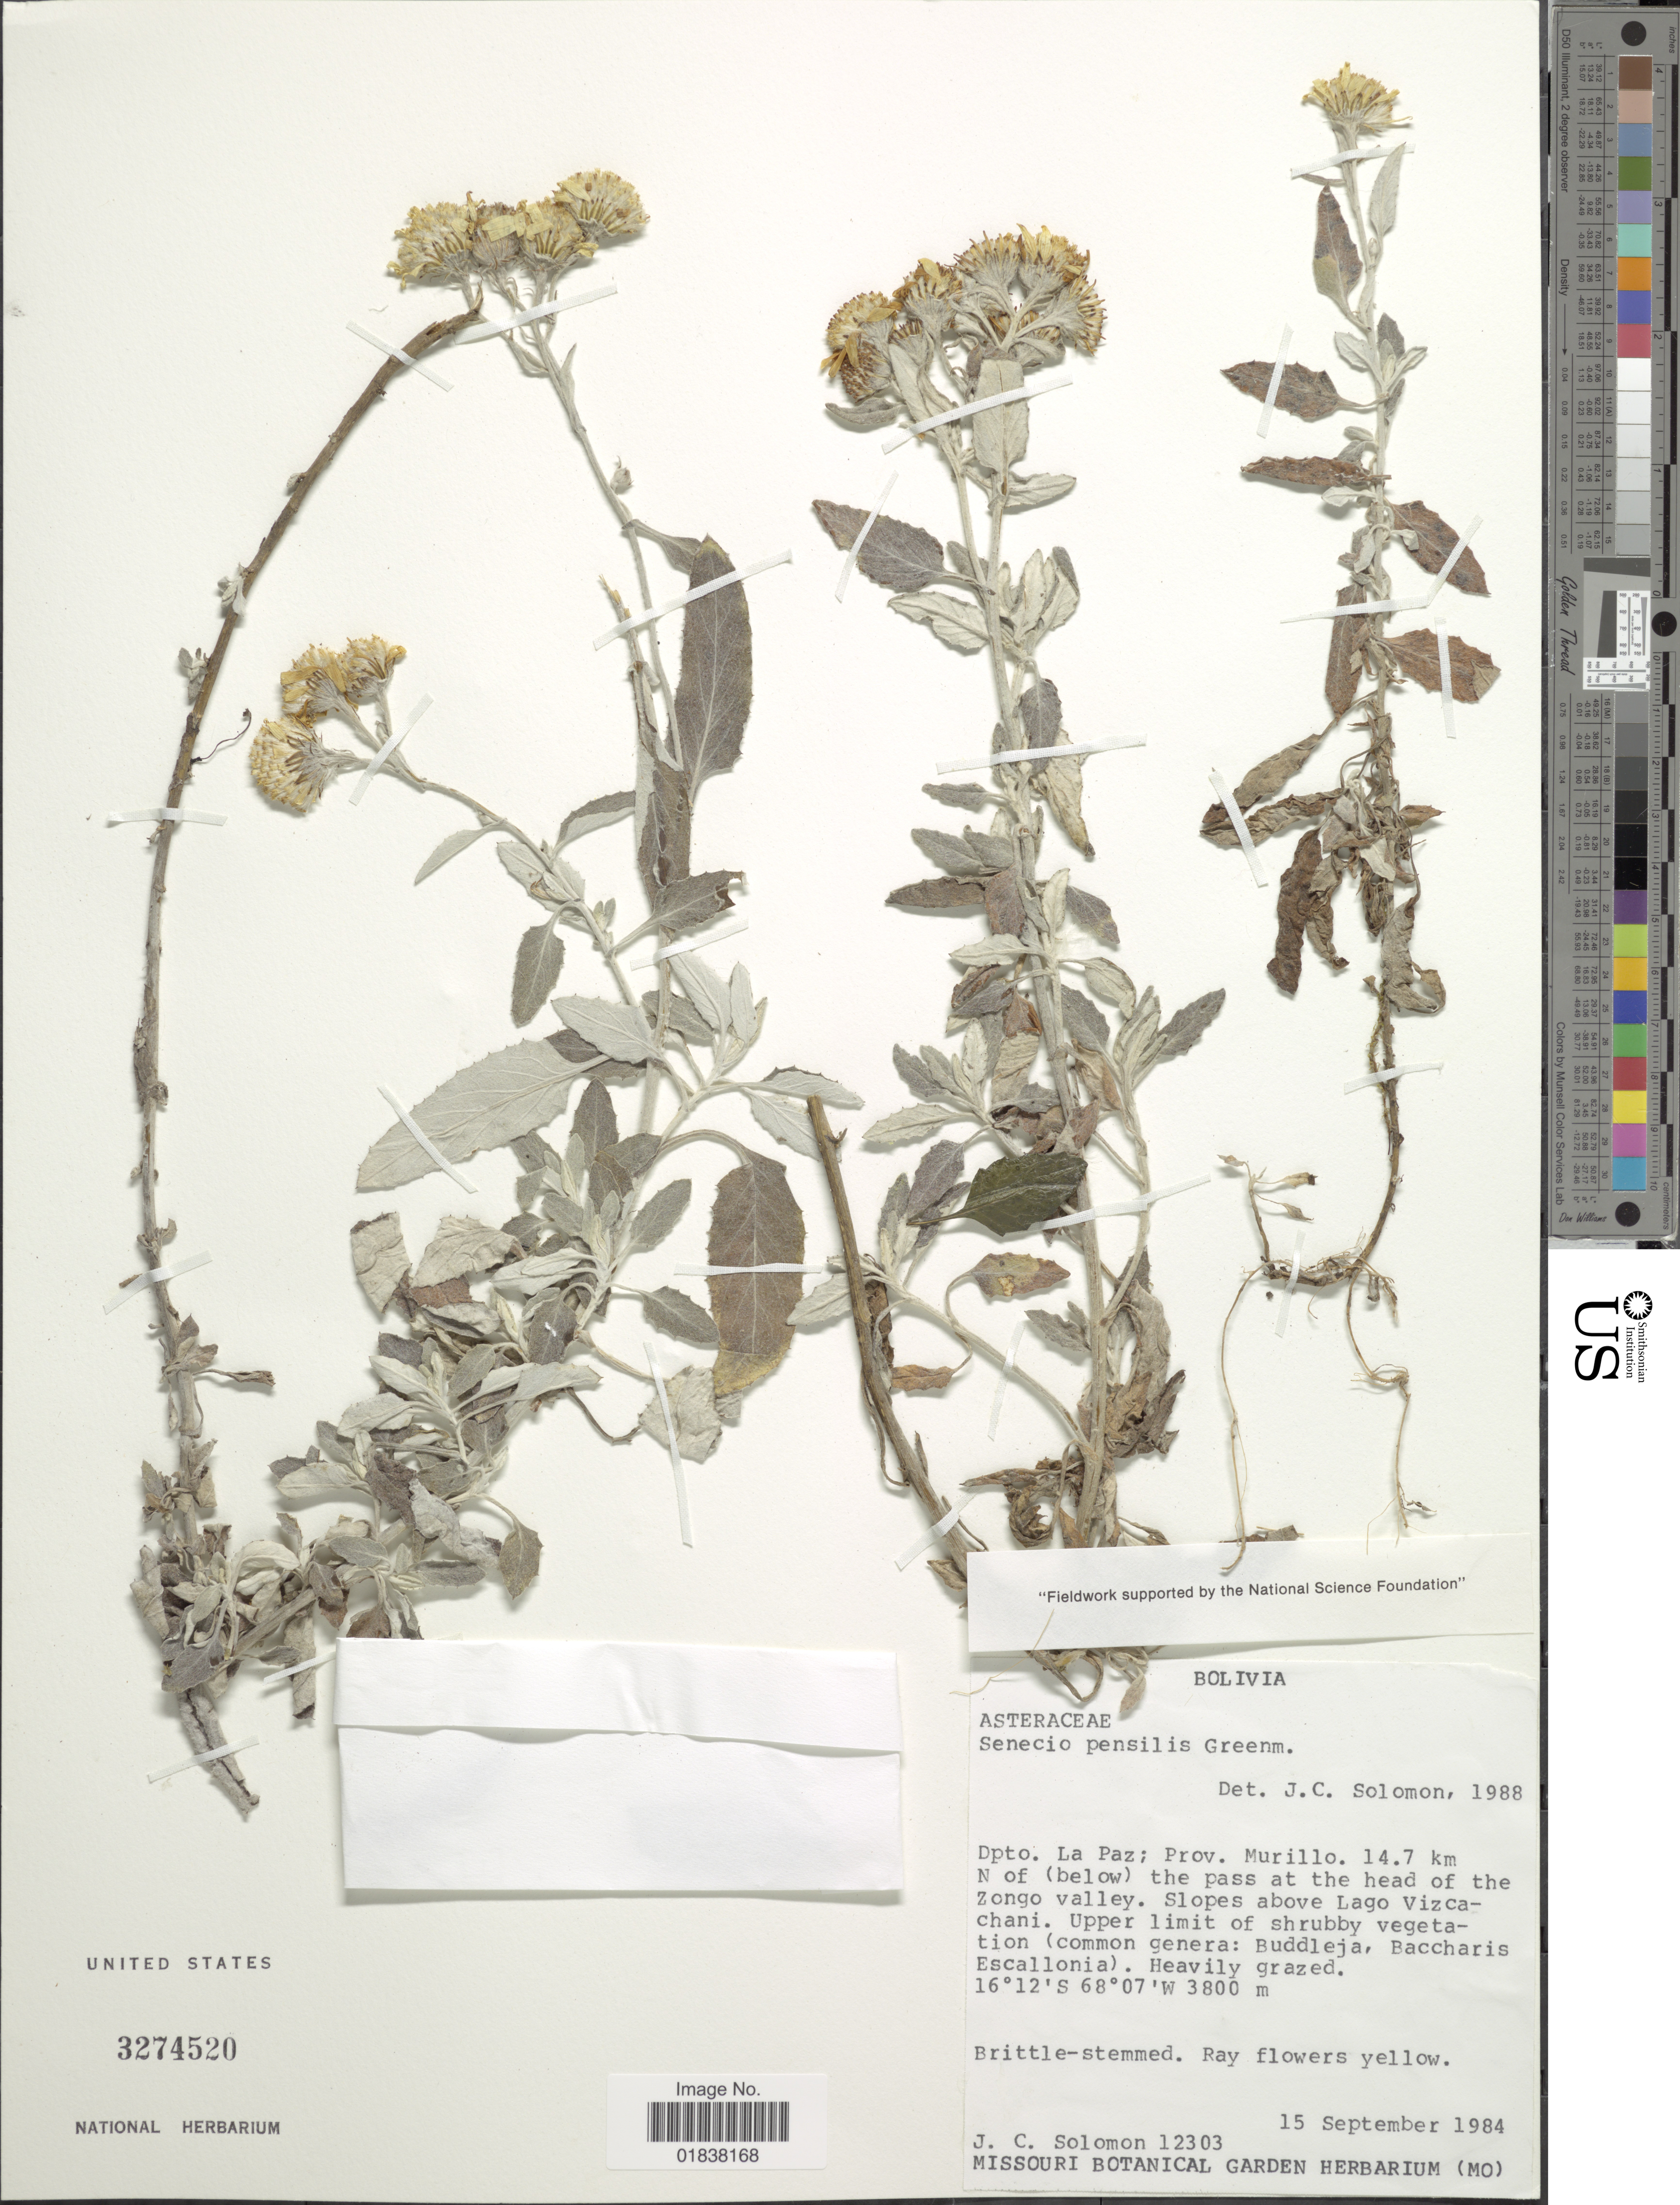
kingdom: Plantae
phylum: Tracheophyta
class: Magnoliopsida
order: Asterales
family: Asteraceae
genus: Senecio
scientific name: Senecio pensilis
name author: Greenm.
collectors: J. C. Solomon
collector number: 12303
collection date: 1984-09-15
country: Bolivia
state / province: La Paz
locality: Prov. Murillo, 14.7 km N of (below) the pass at the head of the Zongo Valley, slopes above Lago Vizca-chani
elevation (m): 3800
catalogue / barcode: US 3274520